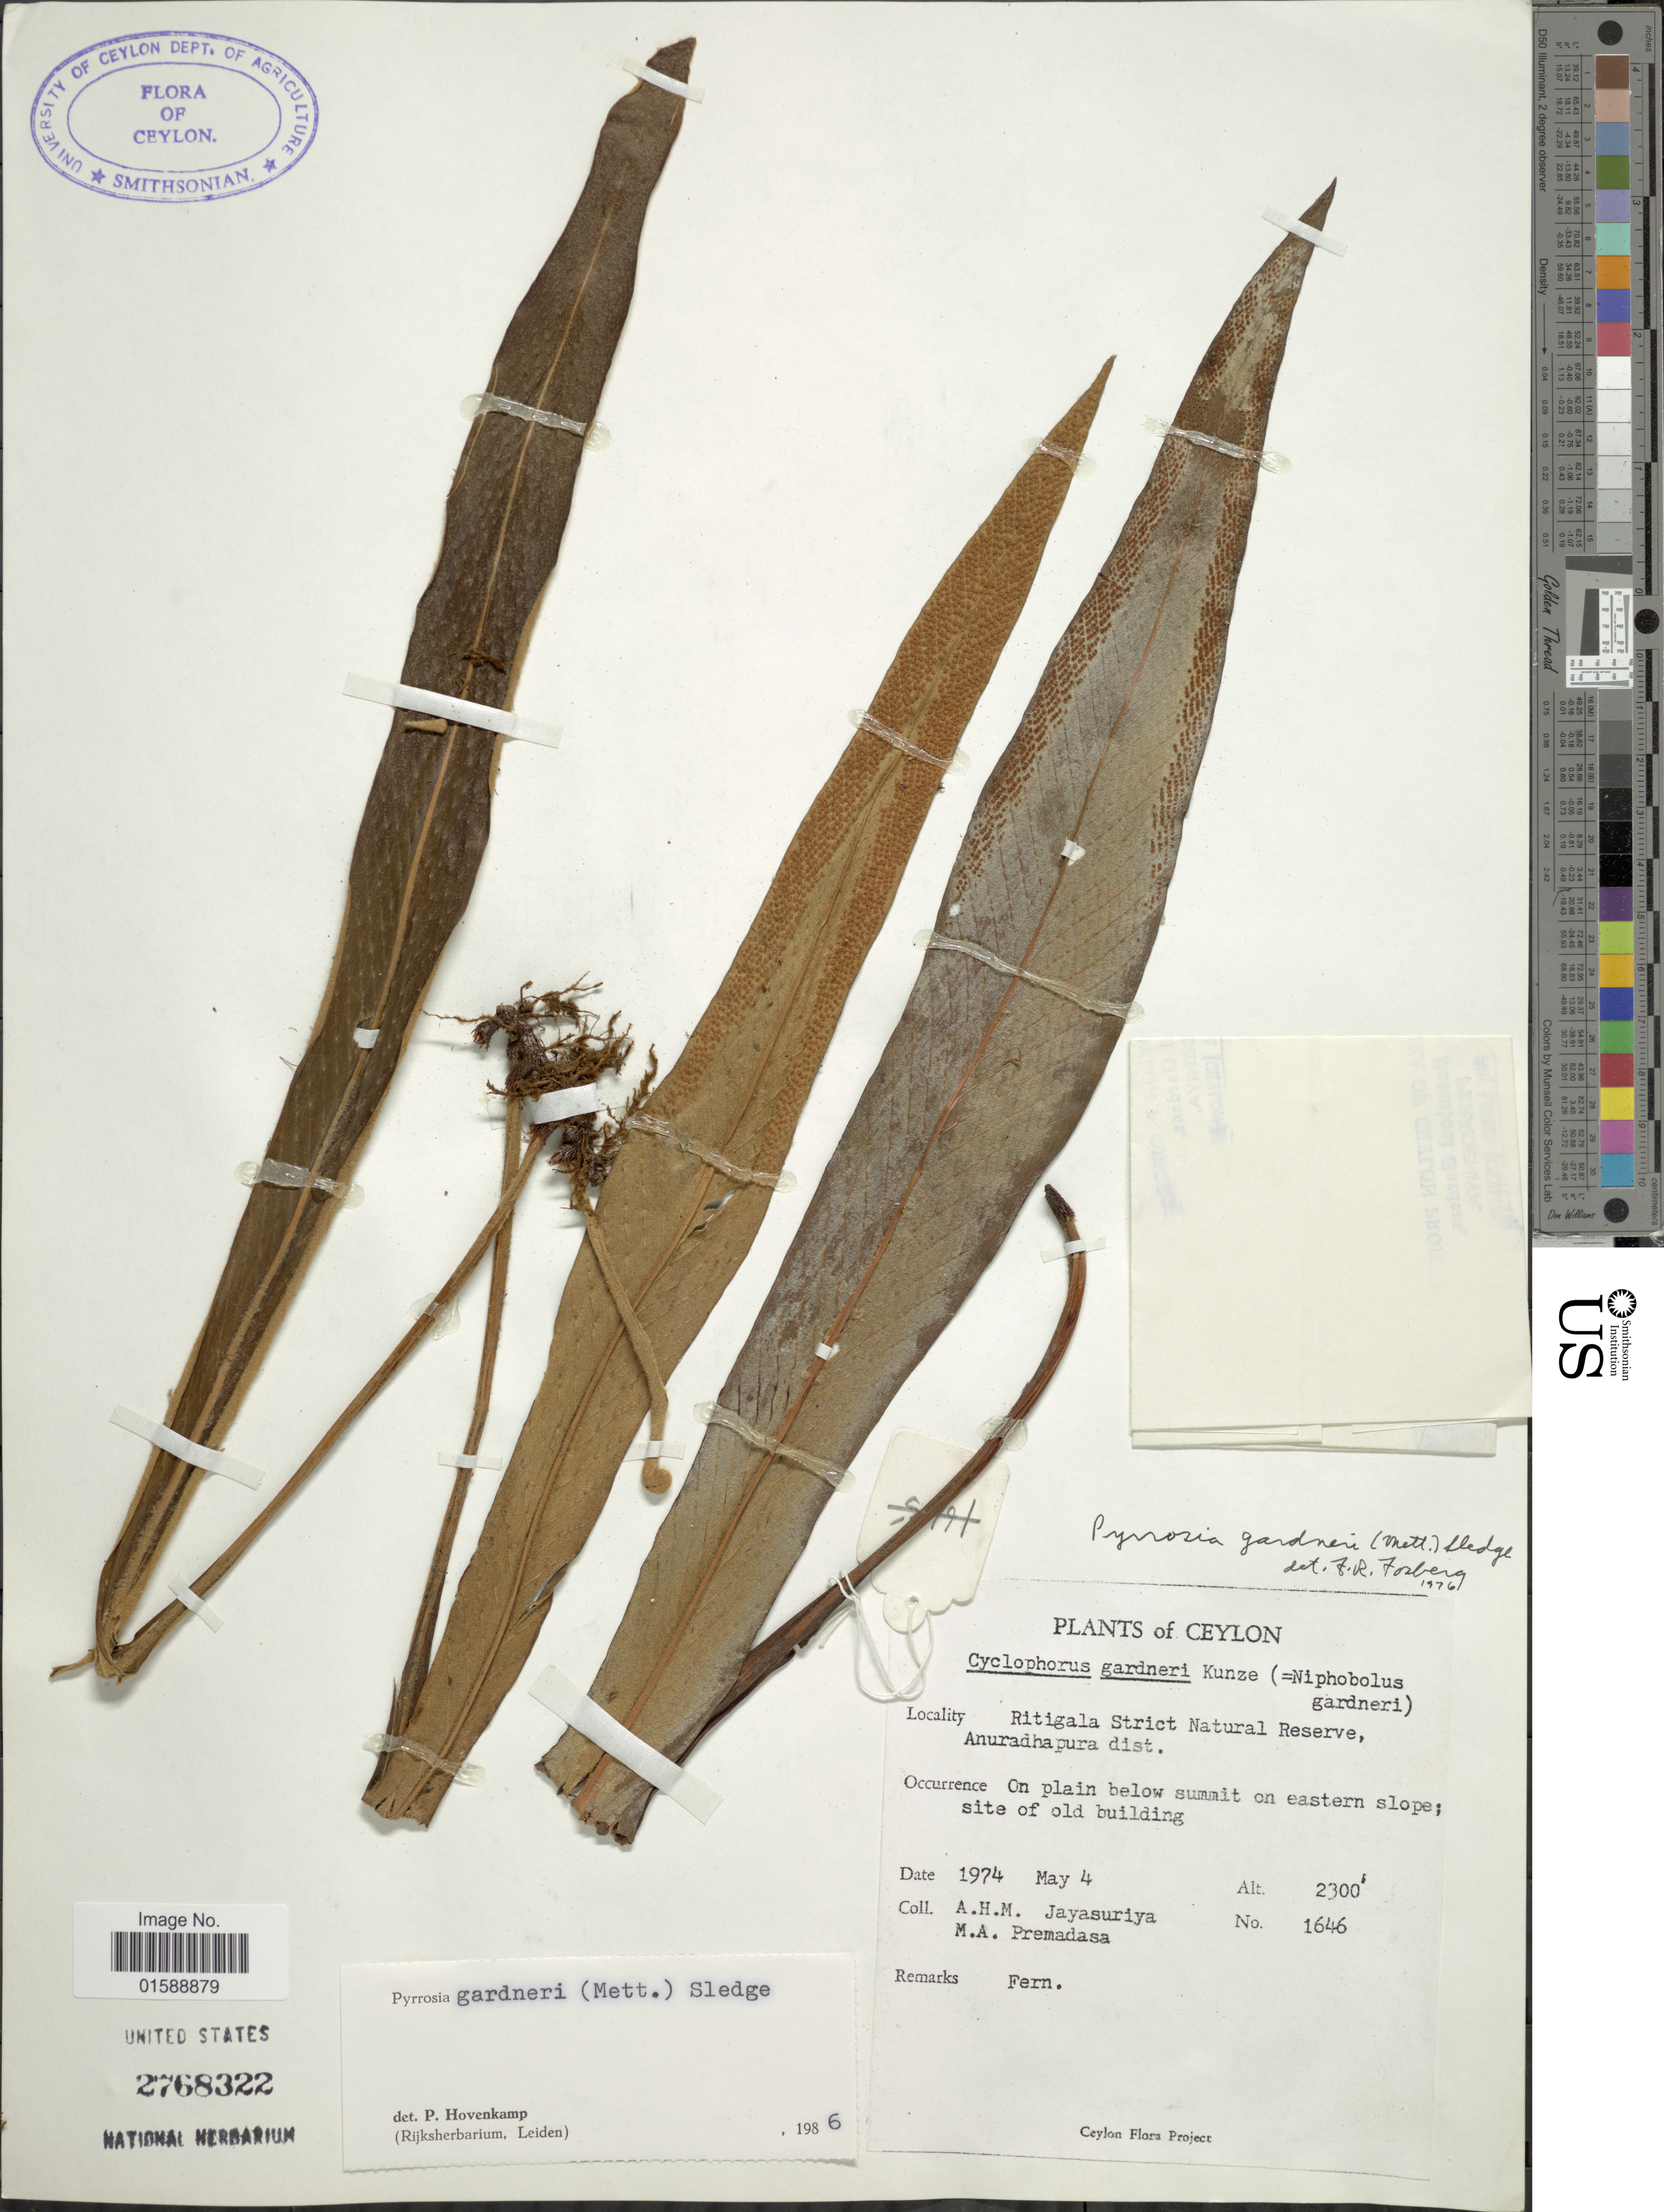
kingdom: Plantae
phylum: Tracheophyta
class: Polypodiopsida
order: Polypodiales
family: Polypodiaceae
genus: Pyrrosia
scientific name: Pyrrosia gardneri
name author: (Kunze ex Mett.) Sledge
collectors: A. H. Jayasuriya & M. Premadasa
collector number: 1646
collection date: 1974-05-04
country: Sri Lanka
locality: Ceylon. Ritigala Strict Natural Reserve, Anuradhapura dist. On plain below summit on eastern slope; site of old building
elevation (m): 701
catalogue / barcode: US 2768322